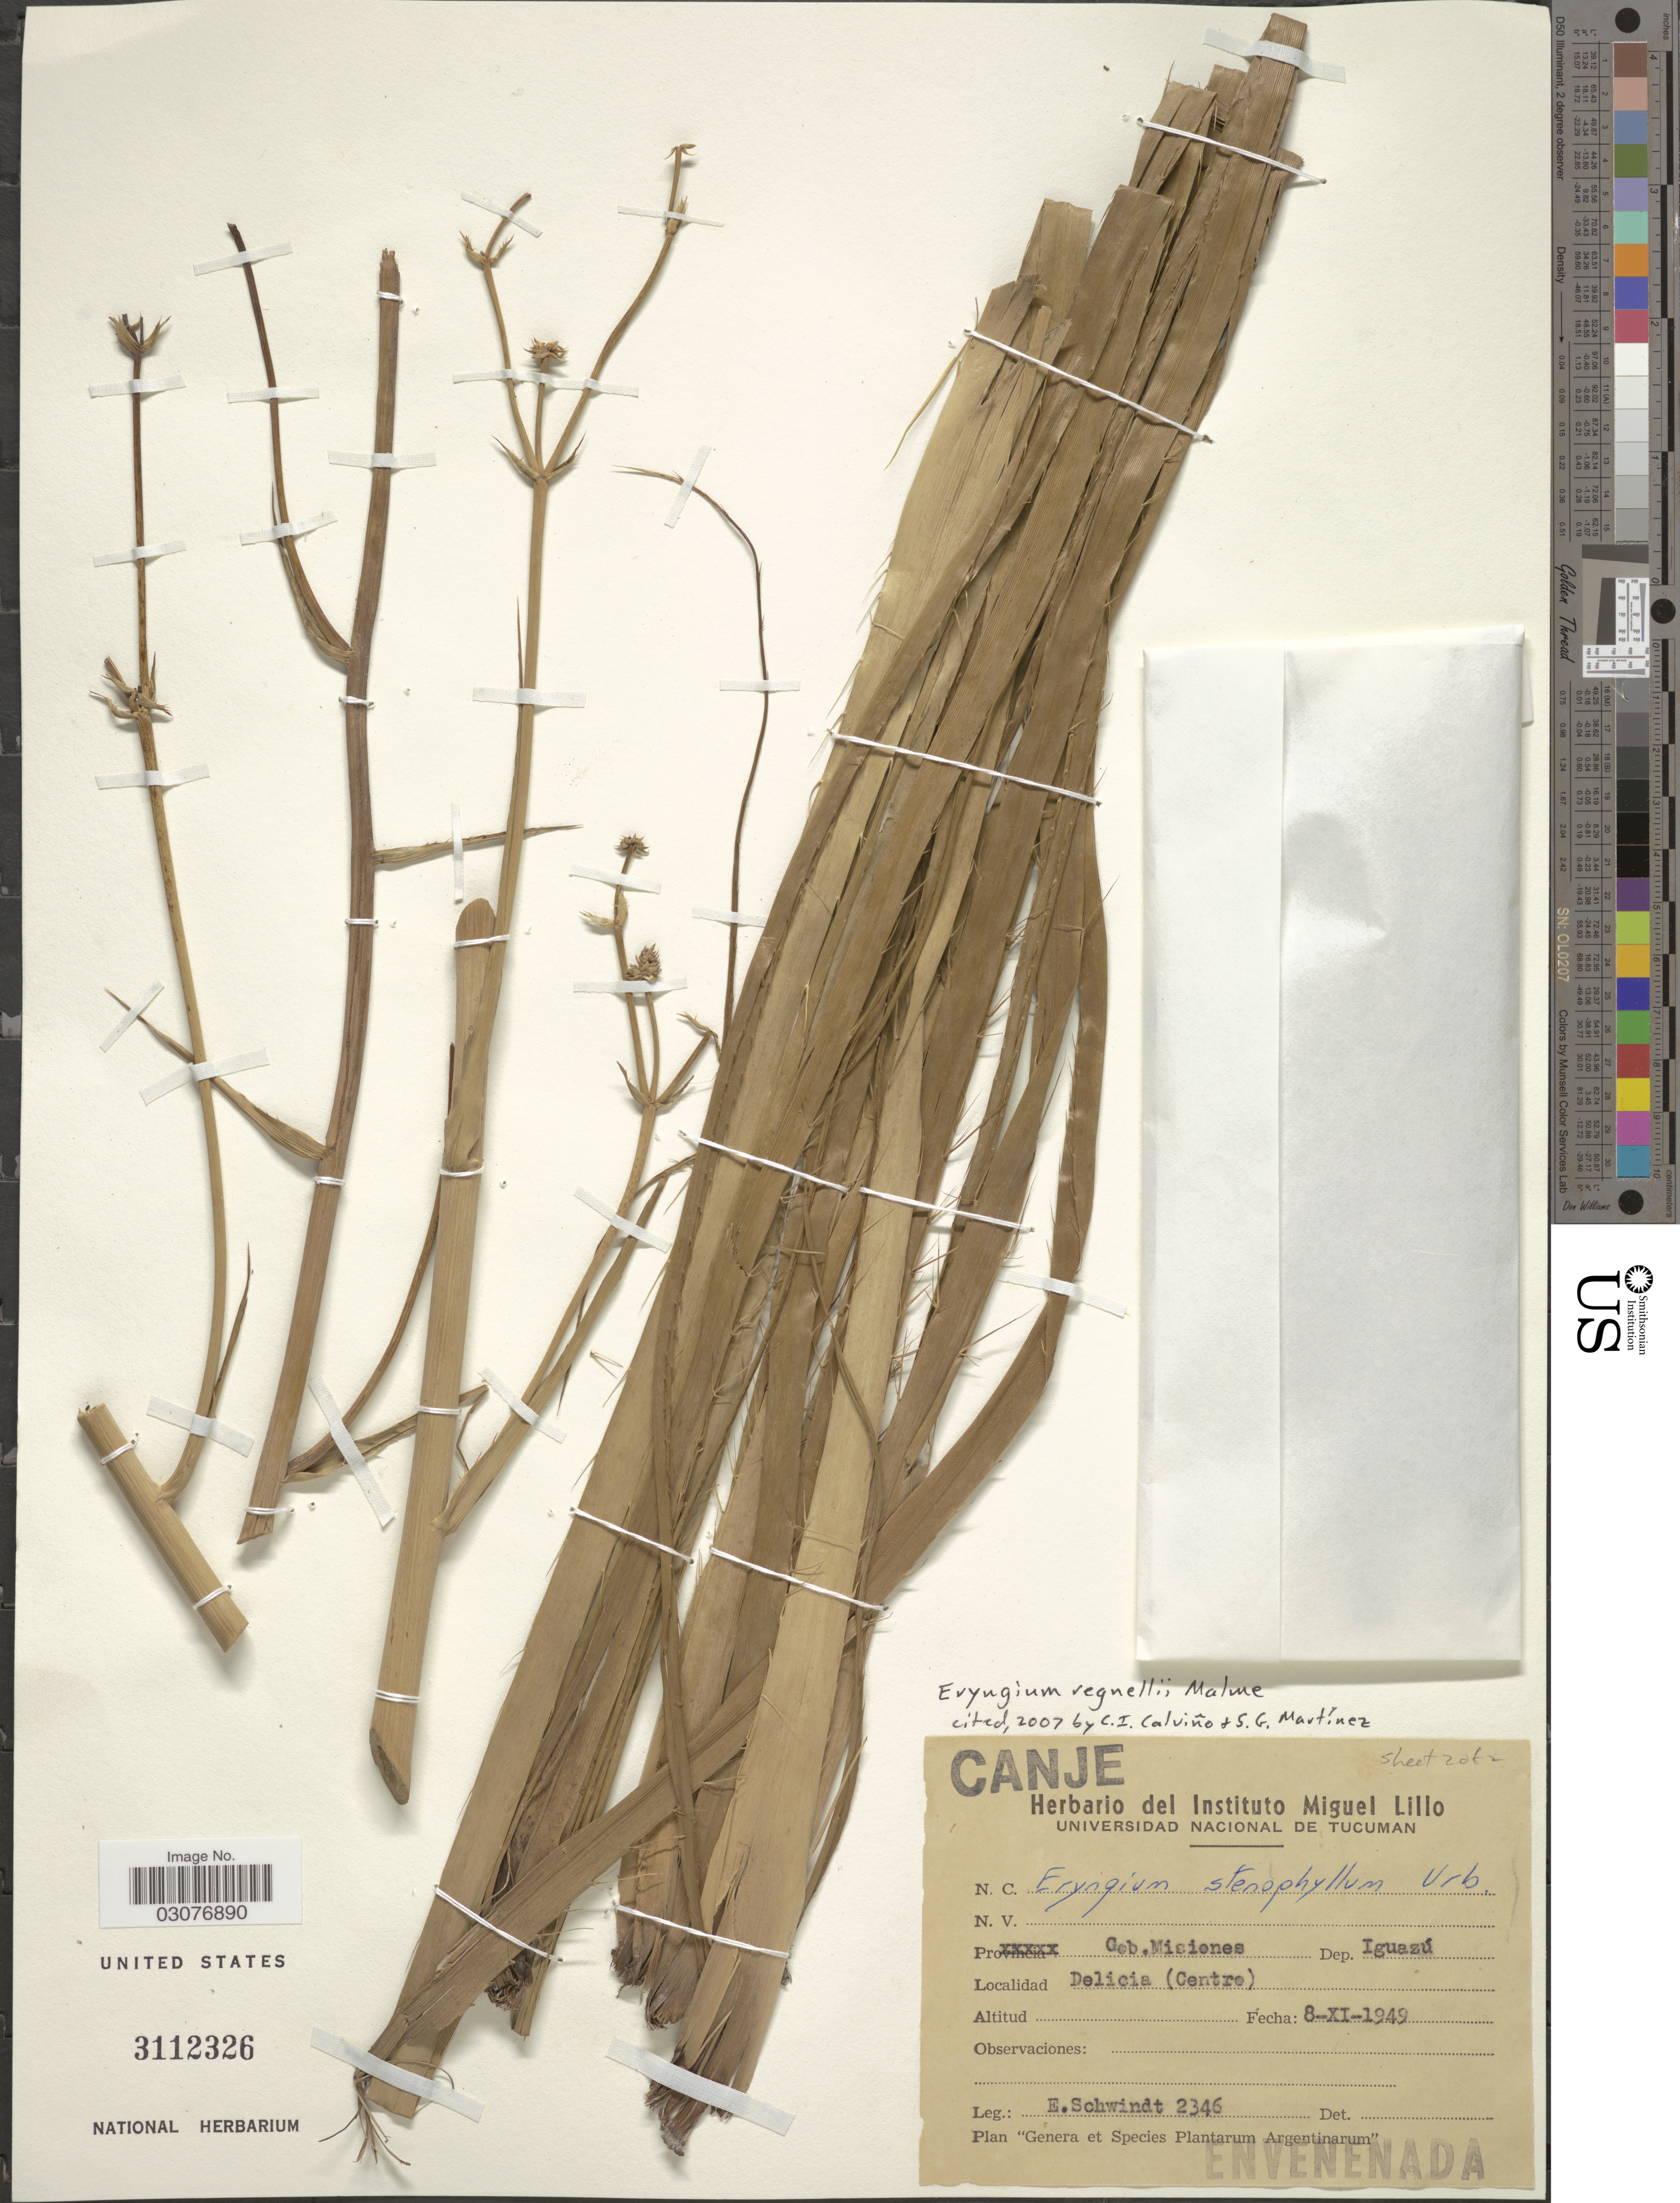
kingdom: Plantae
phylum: Tracheophyta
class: Magnoliopsida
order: Apiales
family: Apiaceae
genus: Eryngium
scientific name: Eryngium regnellii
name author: Malme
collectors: E. Schwindt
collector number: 2346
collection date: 1949-11-08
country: Argentina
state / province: Misiones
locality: Gob. Misiones. Dep. Iguazú. Delicia (Centro).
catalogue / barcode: US 3112326